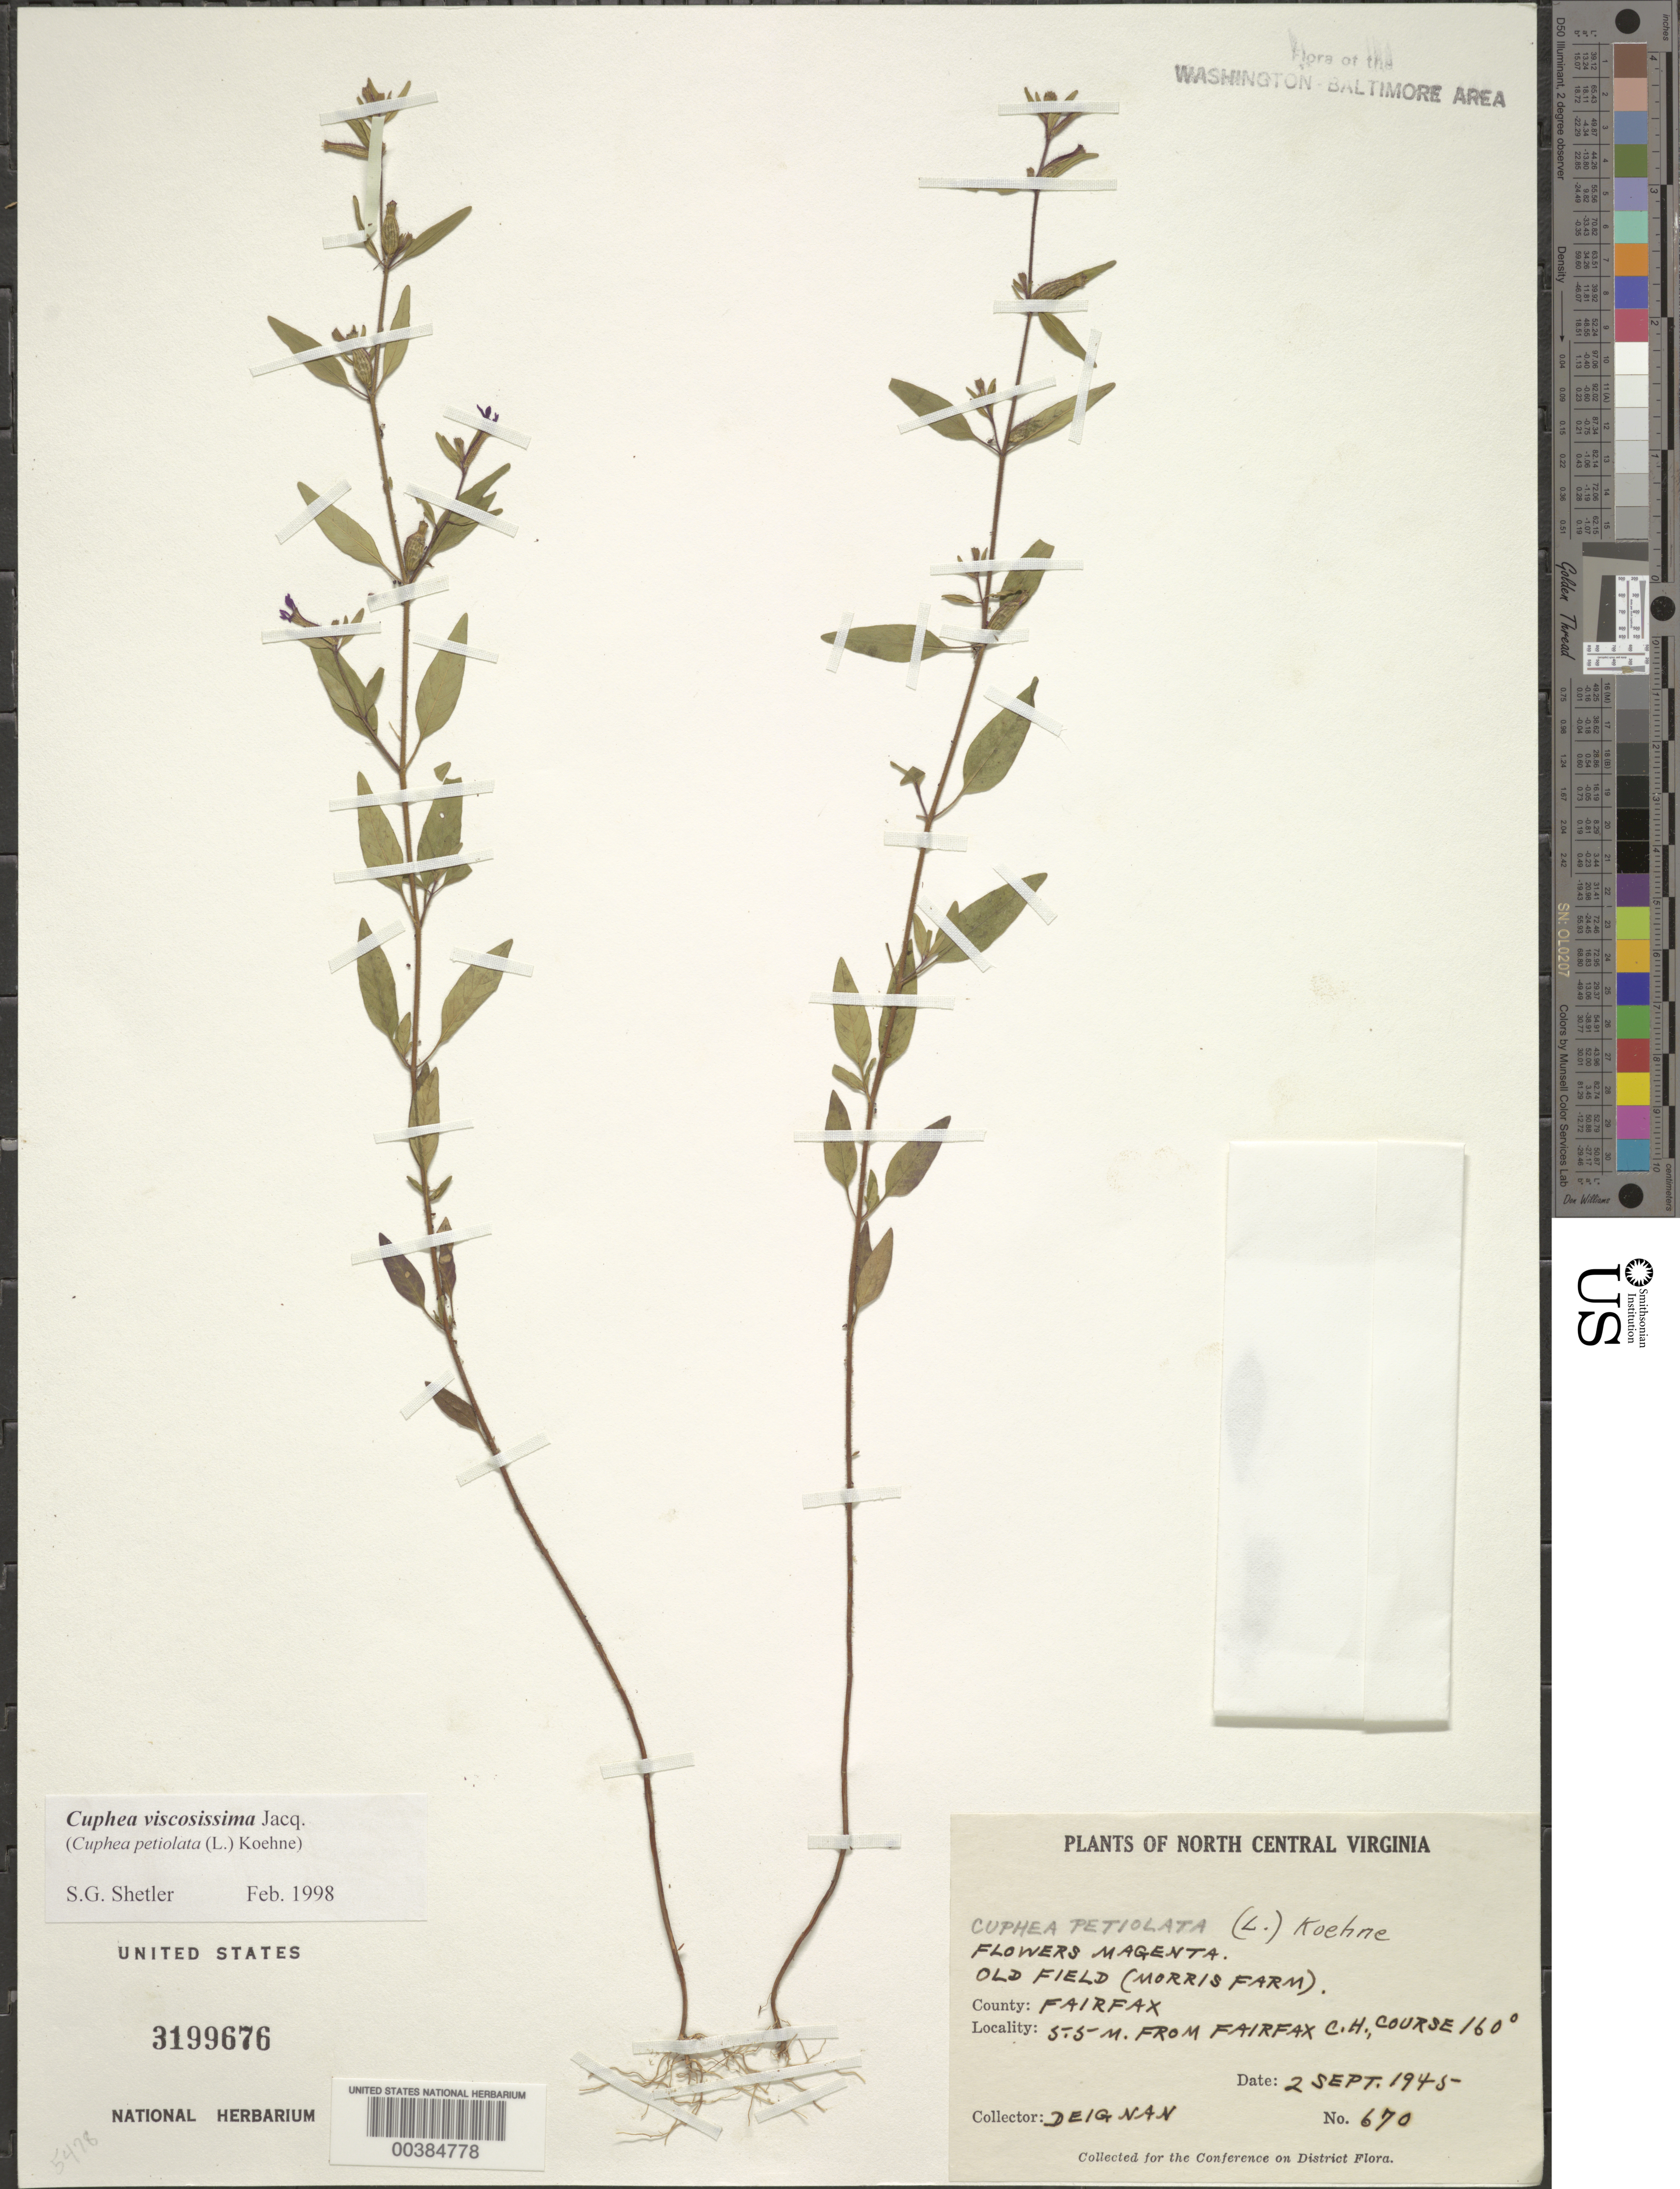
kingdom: Plantae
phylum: Tracheophyta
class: Magnoliopsida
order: Myrtales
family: Lythraceae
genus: Cuphea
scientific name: Cuphea viscosissima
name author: Jacq.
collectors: H. Deignan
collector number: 670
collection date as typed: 02 Sep 1945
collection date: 1945-09-02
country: United States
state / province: Virginia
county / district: Fairfax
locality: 5.5 M from Fairfax Court House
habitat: In low, wet woods, beside overflow of spring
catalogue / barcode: US 3199676